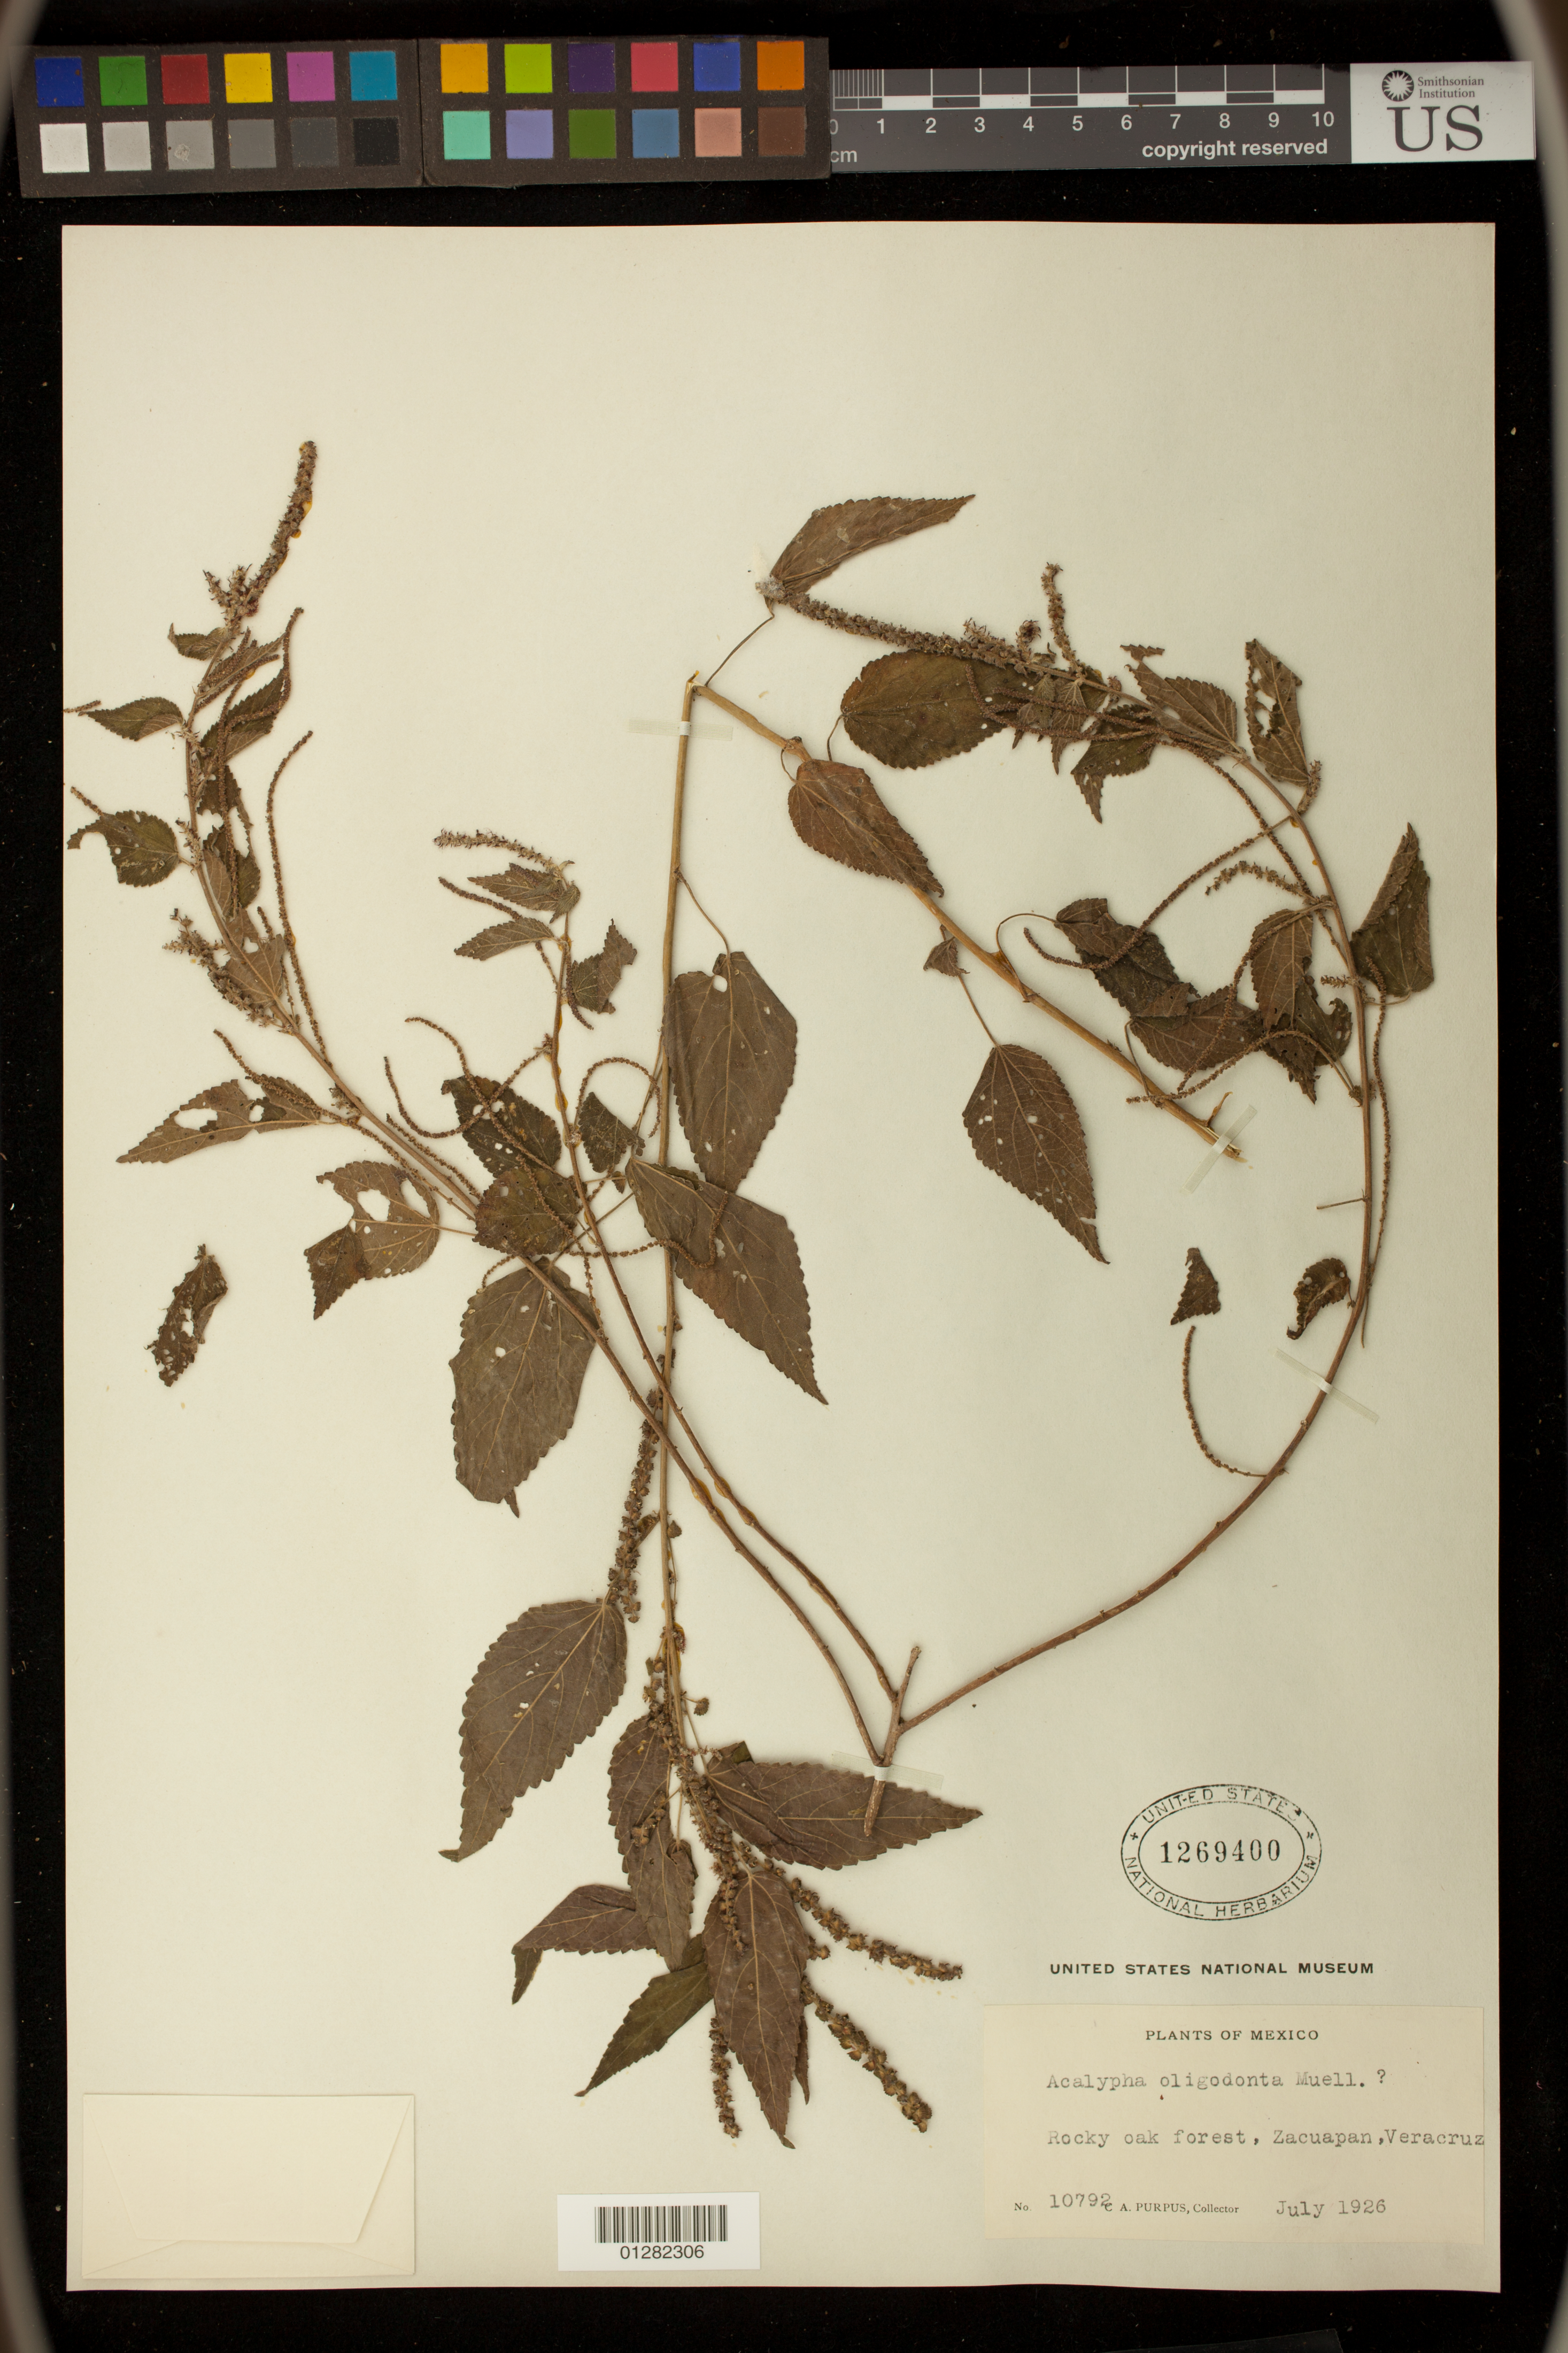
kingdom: Plantae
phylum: Tracheophyta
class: Magnoliopsida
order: Malpighiales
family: Euphorbiaceae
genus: Acalypha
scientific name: Acalypha oligodonta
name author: Müll. Arg.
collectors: F. Choussy & S. Calderón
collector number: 10792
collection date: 1926-07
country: Mexico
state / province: Veracruz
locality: Zacuapan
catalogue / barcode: US 1269400